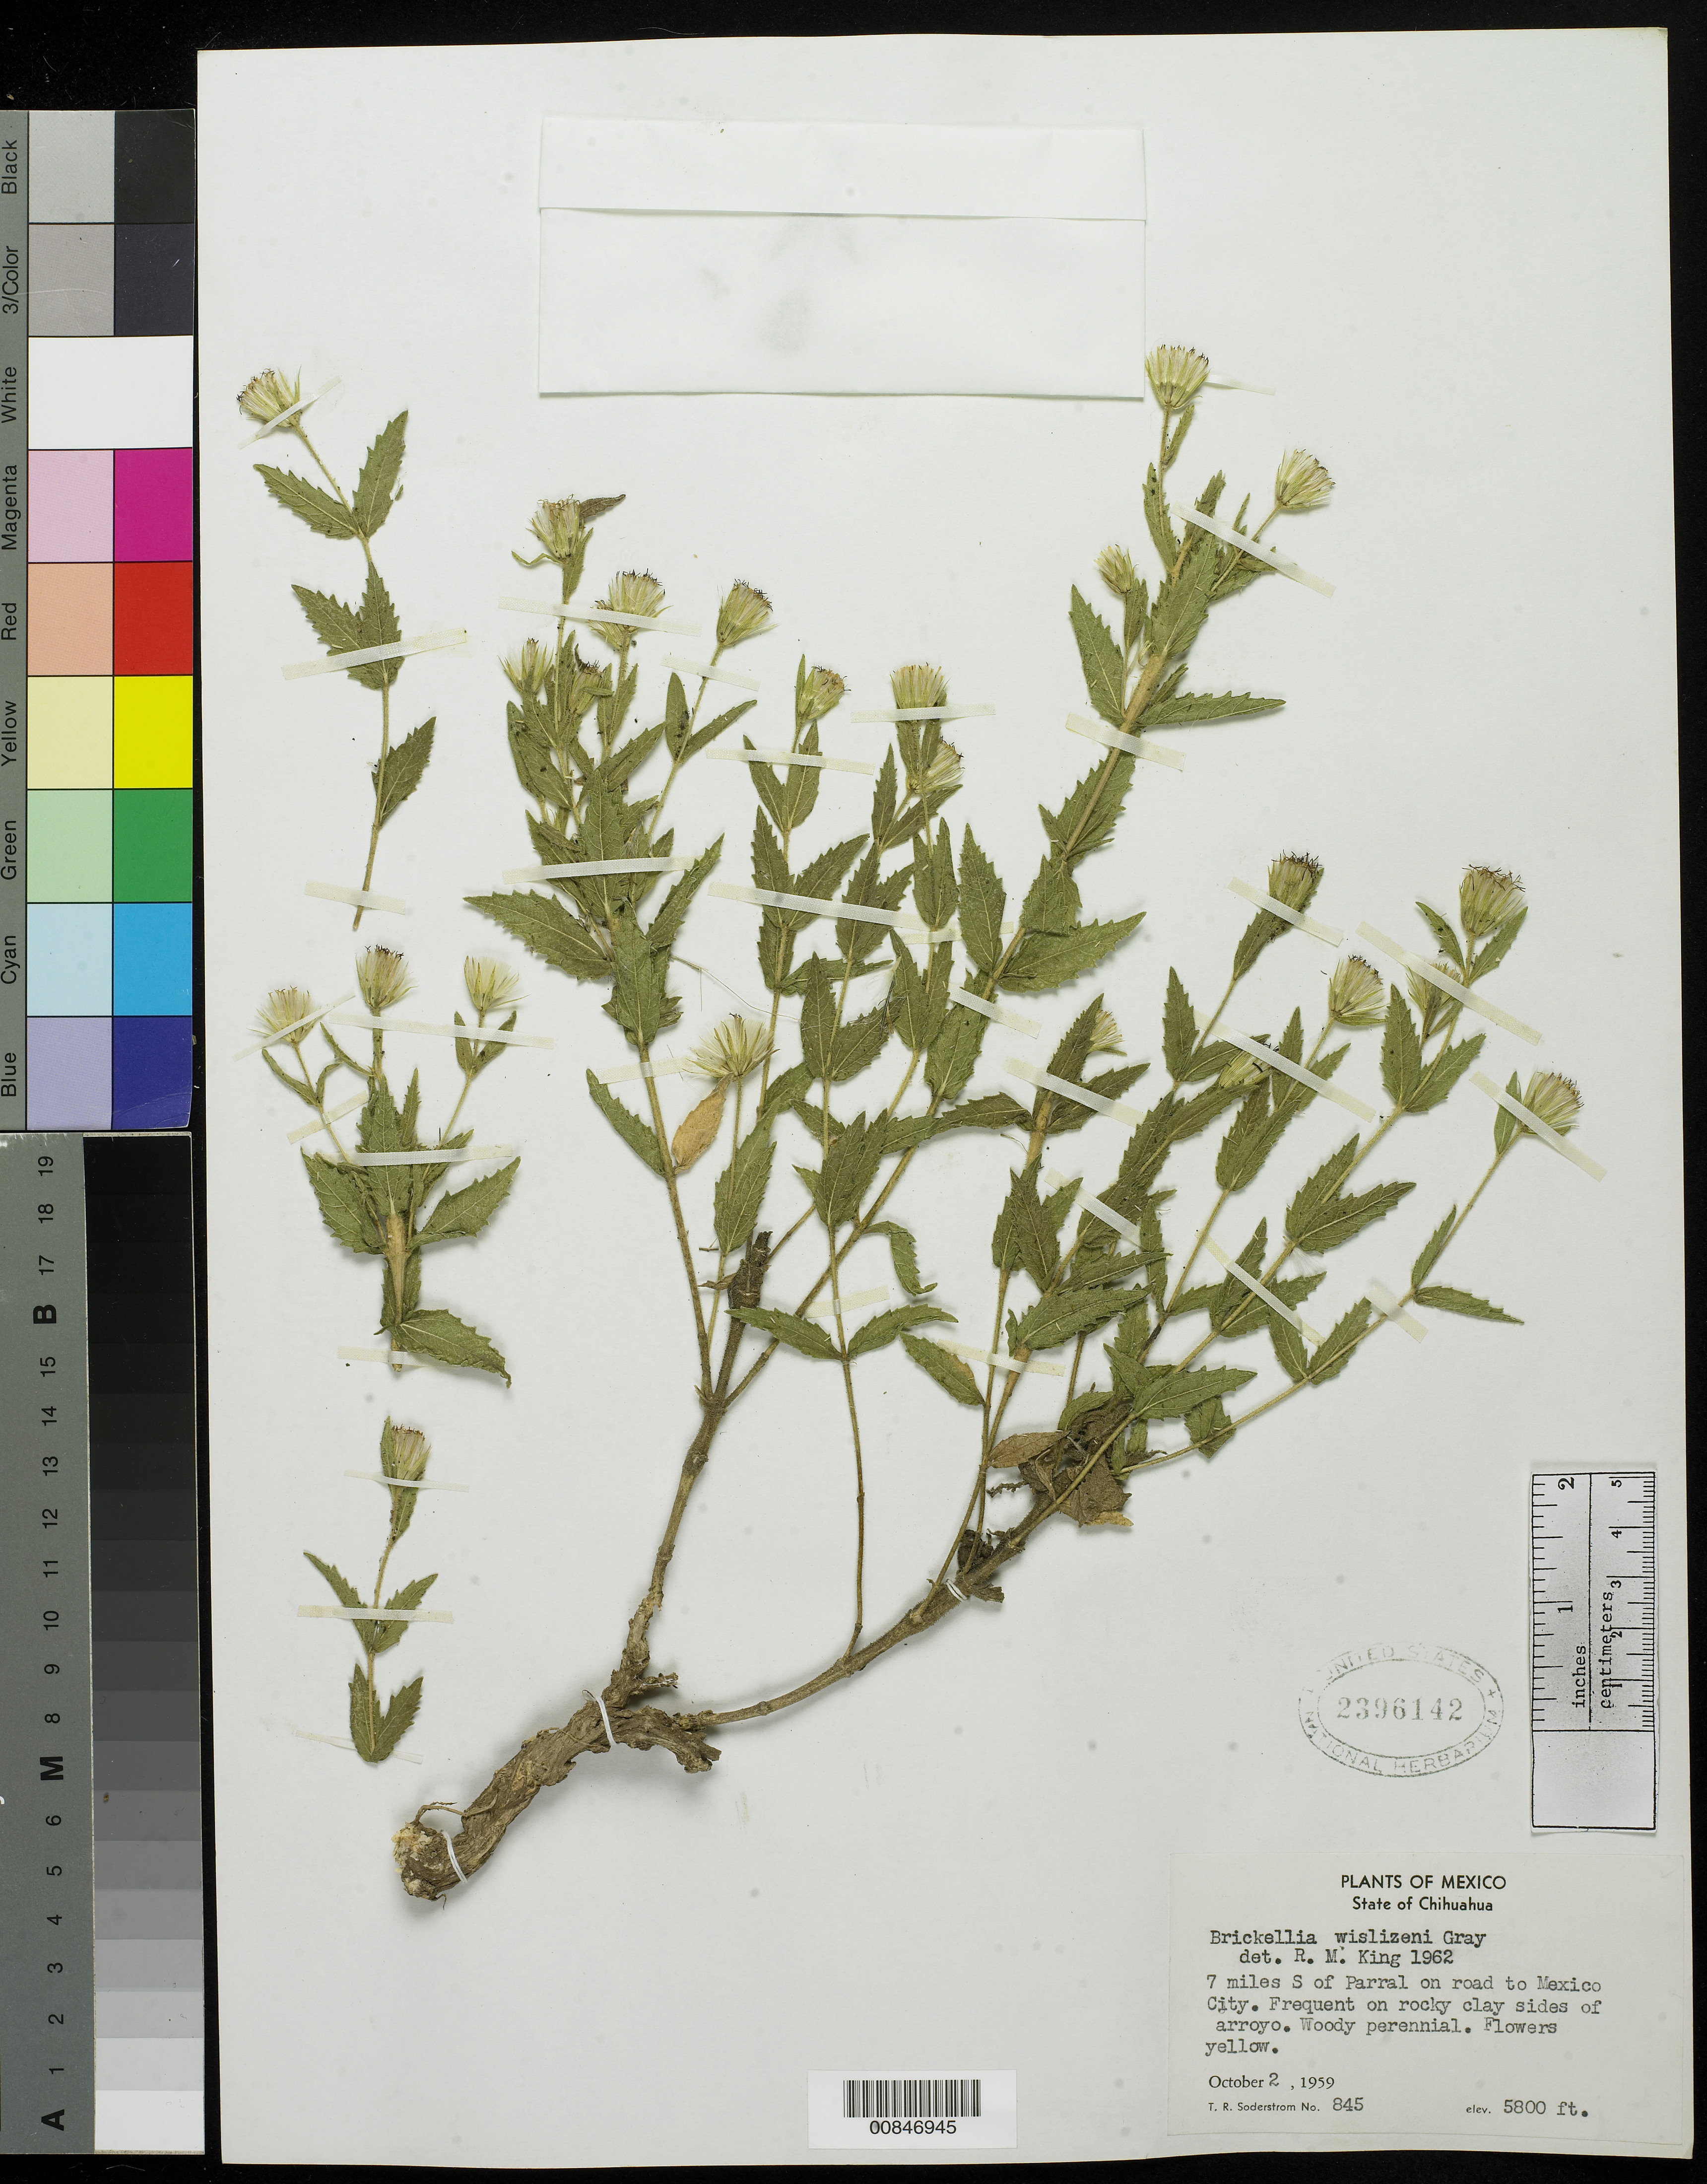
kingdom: Plantae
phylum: Tracheophyta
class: Magnoliopsida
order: Asterales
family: Asteraceae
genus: Brickellia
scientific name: Brickellia wislizeni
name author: A. Gray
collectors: T. R. Soderstrom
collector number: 845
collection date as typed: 02 Oct 1959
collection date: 1959-10-02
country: Mexico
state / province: Chihuahua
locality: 7 miles S of Parral on road to Mexico City.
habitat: Frequent on rocky clay sides of arroyo.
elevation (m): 1768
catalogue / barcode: US 2396142